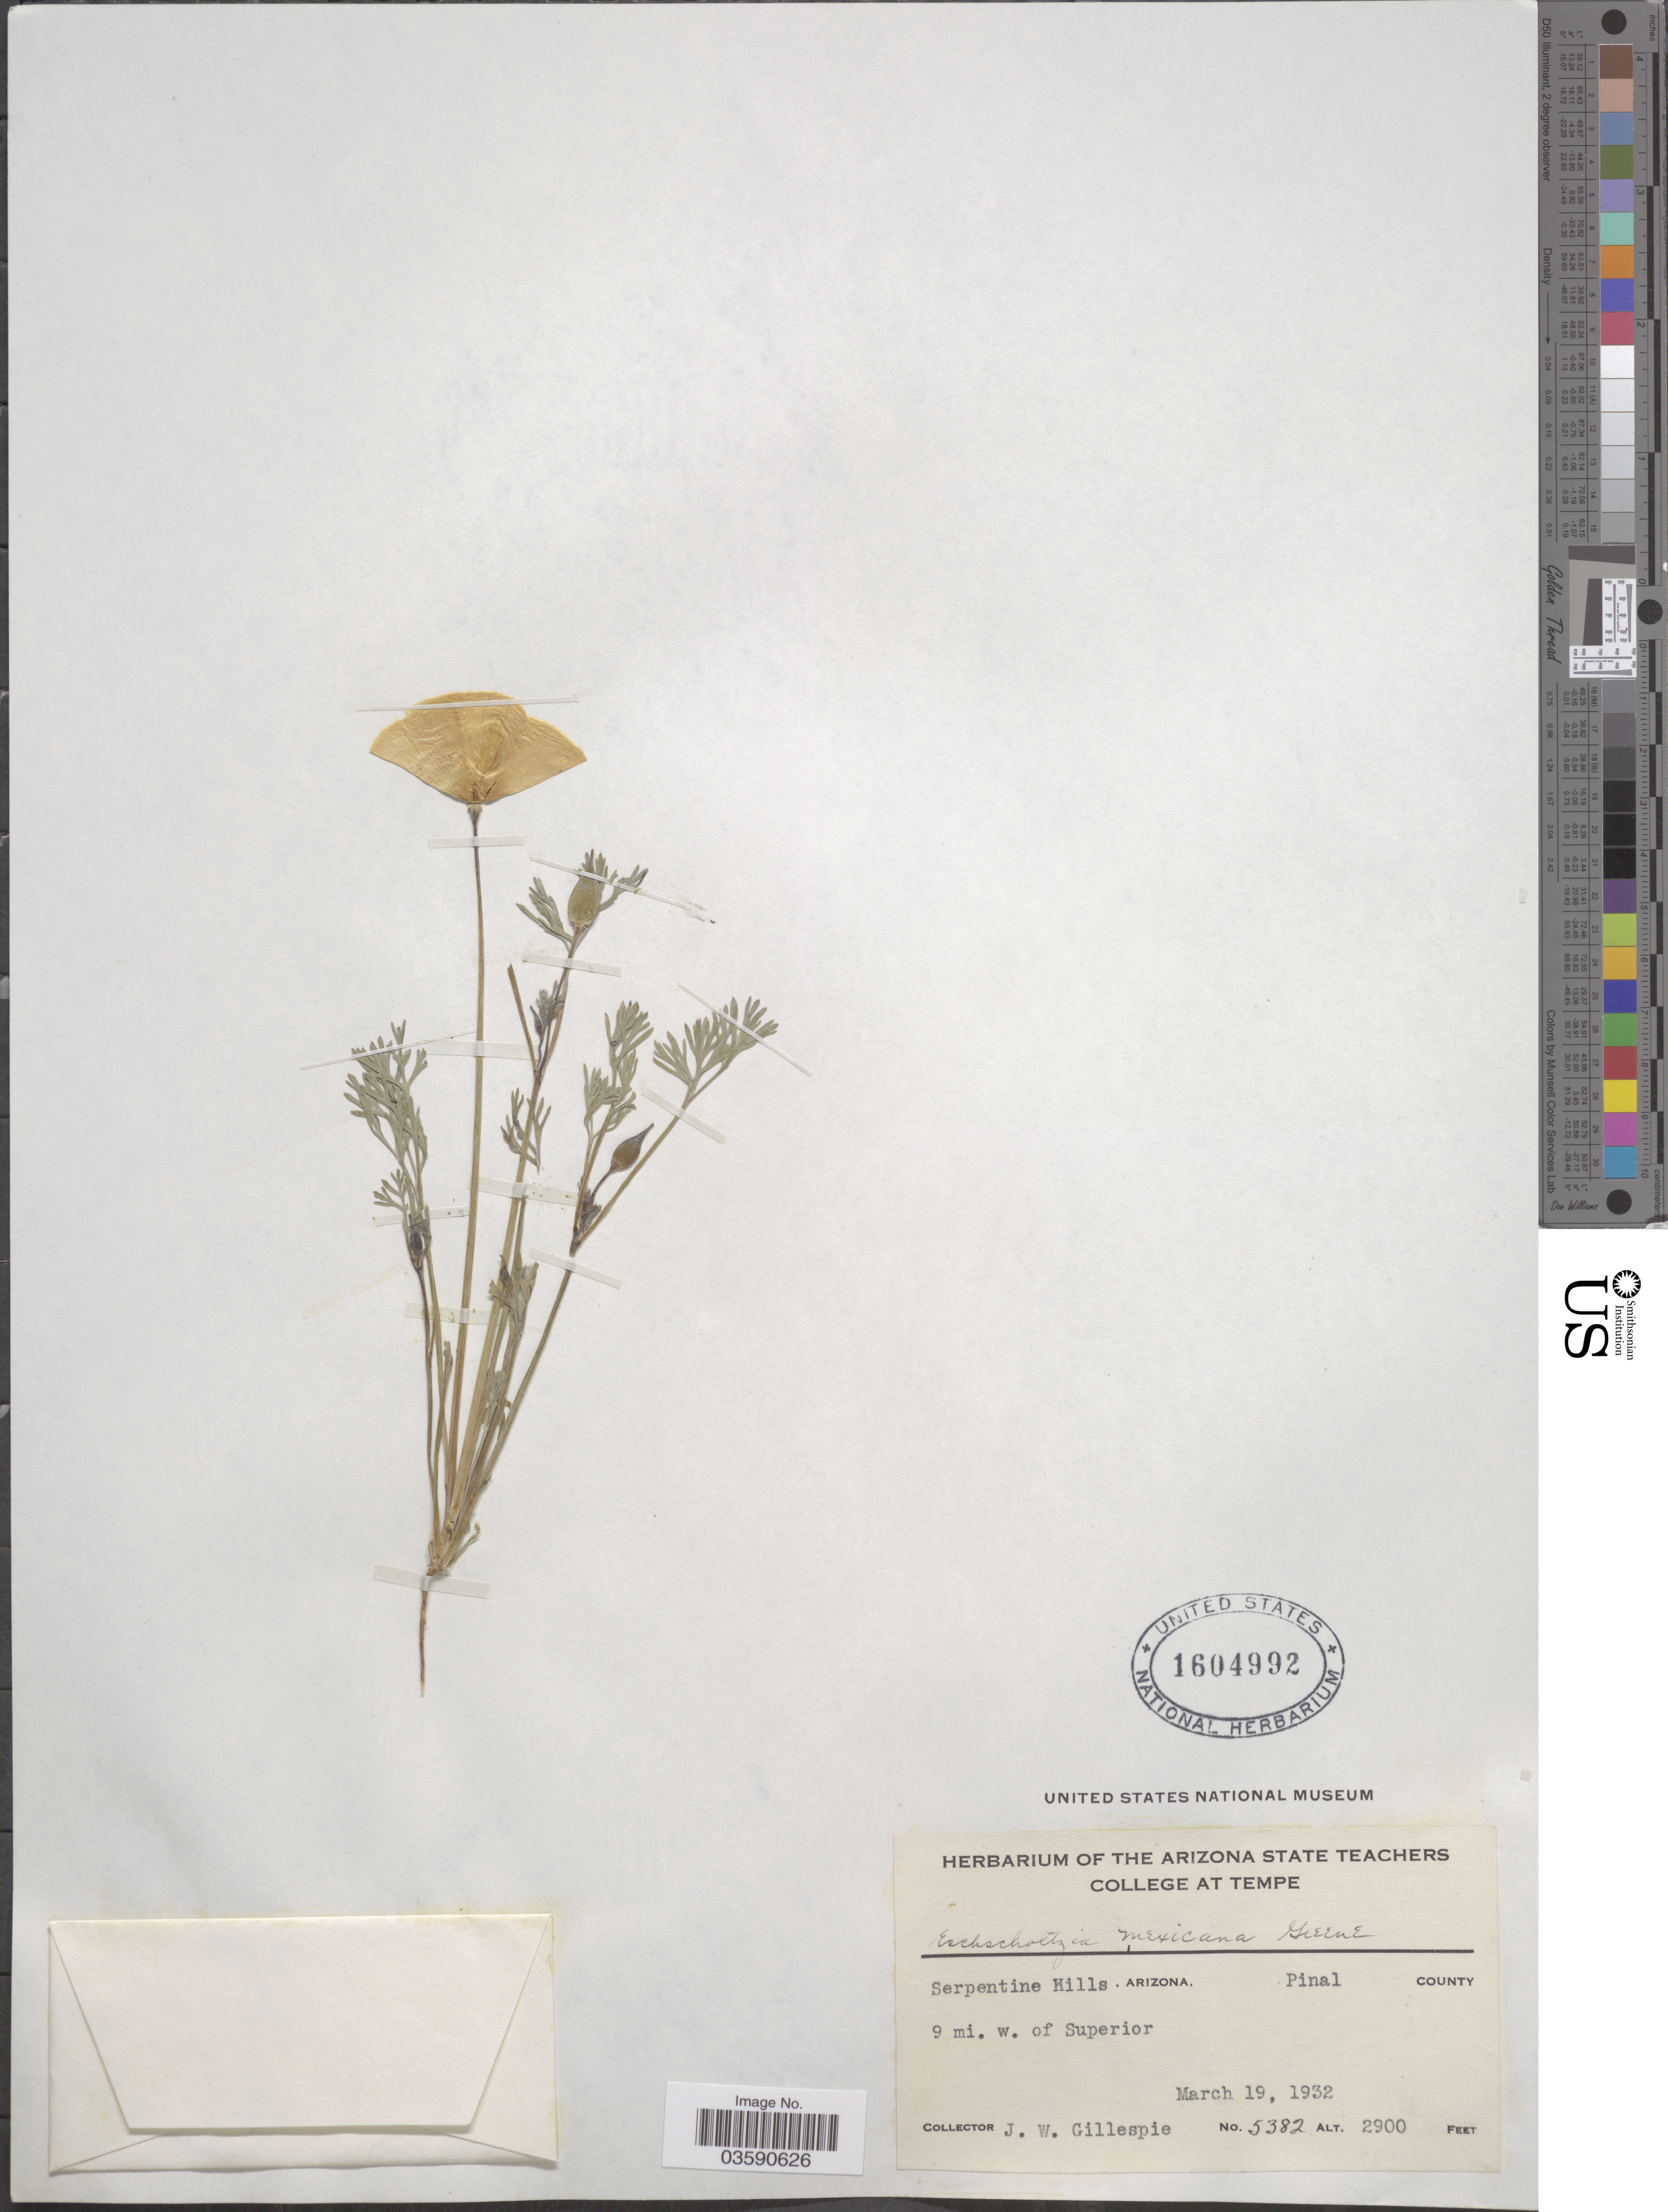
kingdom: Plantae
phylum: Tracheophyta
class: Magnoliopsida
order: Ranunculales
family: Papaveraceae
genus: Eschscholzia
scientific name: Eschscholzia mexicana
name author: Greene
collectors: J. W. Gillespie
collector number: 5382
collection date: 1932-03-19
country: United States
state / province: Arizona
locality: Serpentine Hills, Pinal County. 9 mi. w. of Superior.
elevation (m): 884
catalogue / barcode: US 1604992